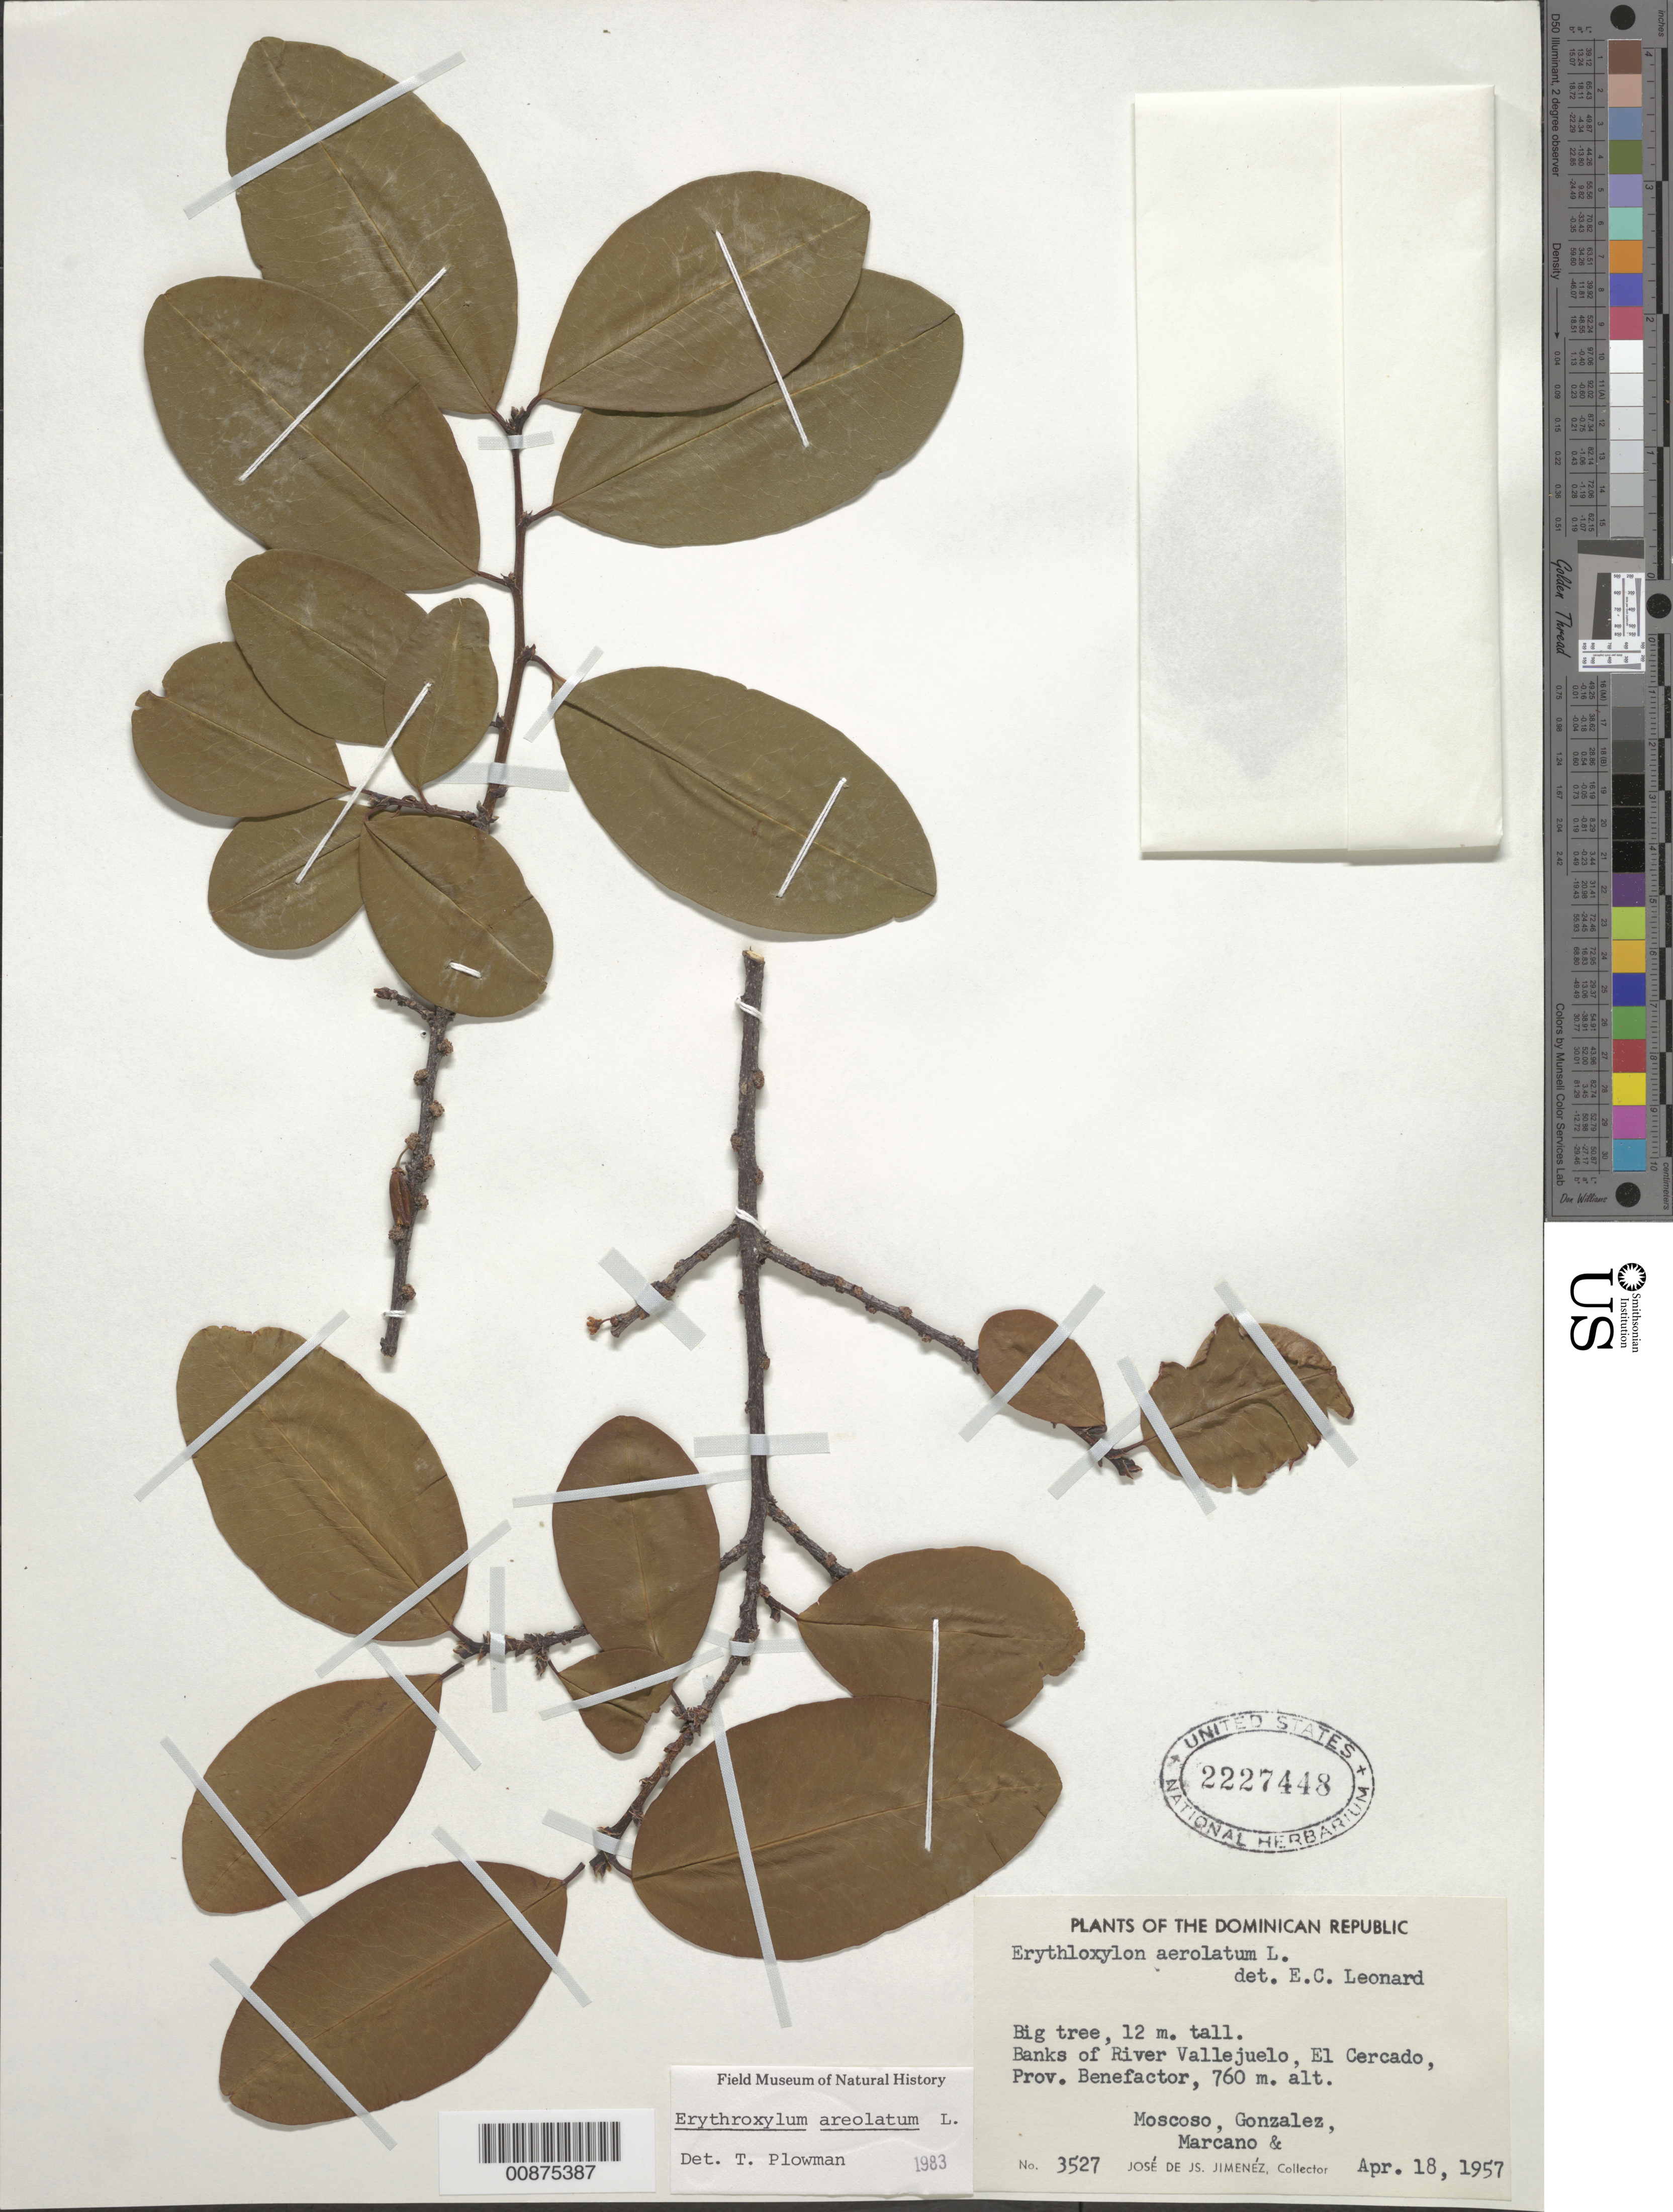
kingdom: Plantae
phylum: Tracheophyta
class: Magnoliopsida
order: Malpighiales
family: Erythroxylaceae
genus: Erythroxylum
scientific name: Erythroxylum aerolatum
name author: L.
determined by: Plowman, Timothy C.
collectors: J. J. Jiménez Almonte, -. Moscoso, -. Gonzalez & E. J. Marcano F.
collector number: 3527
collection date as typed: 18 Apr 1957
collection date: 1957-04-18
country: Dominican Republic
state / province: San Juan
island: Hispaniola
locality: Banks of River Vallejuelo, El Cercado, Prov. Benefactor (obsolete).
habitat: Banks of river.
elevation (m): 760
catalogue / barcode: US 2227448